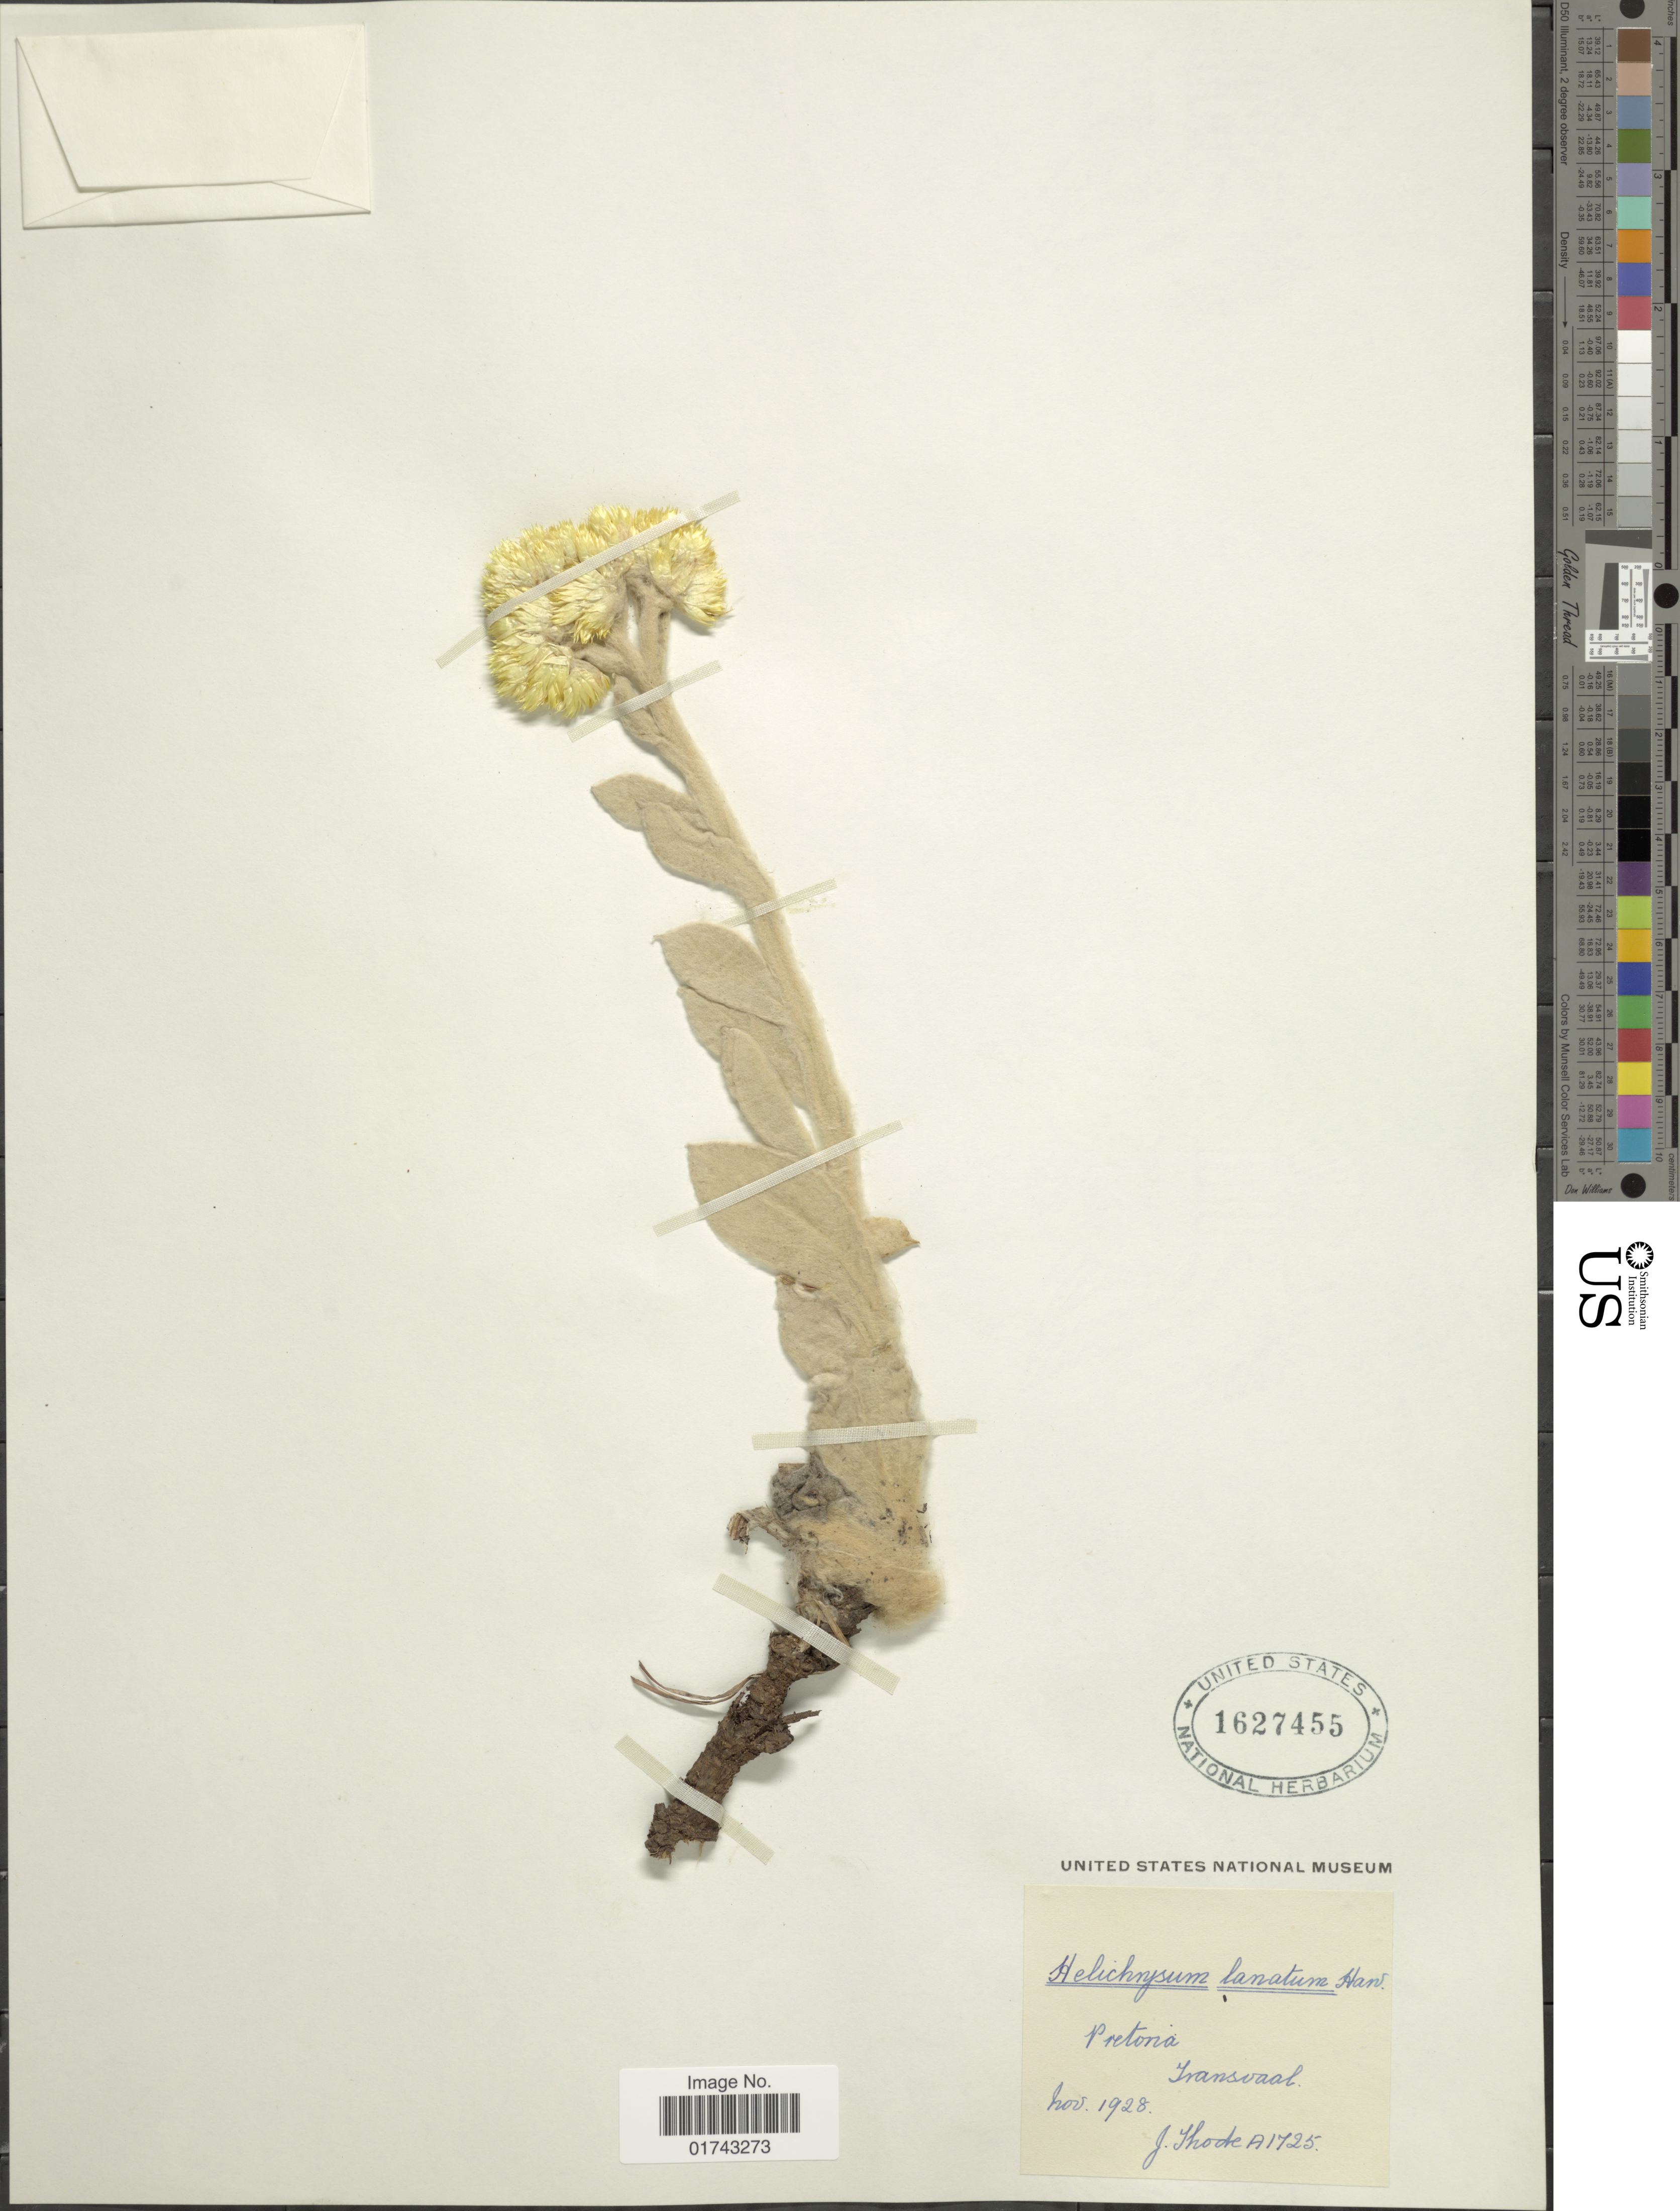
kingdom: Plantae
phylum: Tracheophyta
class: Magnoliopsida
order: Asterales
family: Asteraceae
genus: Helichrysum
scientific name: Helichrysum lanatum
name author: DC.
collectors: J. Thode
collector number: A1725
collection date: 1928-11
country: South Africa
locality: Pretoria, Transvaal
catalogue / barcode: US 1627455